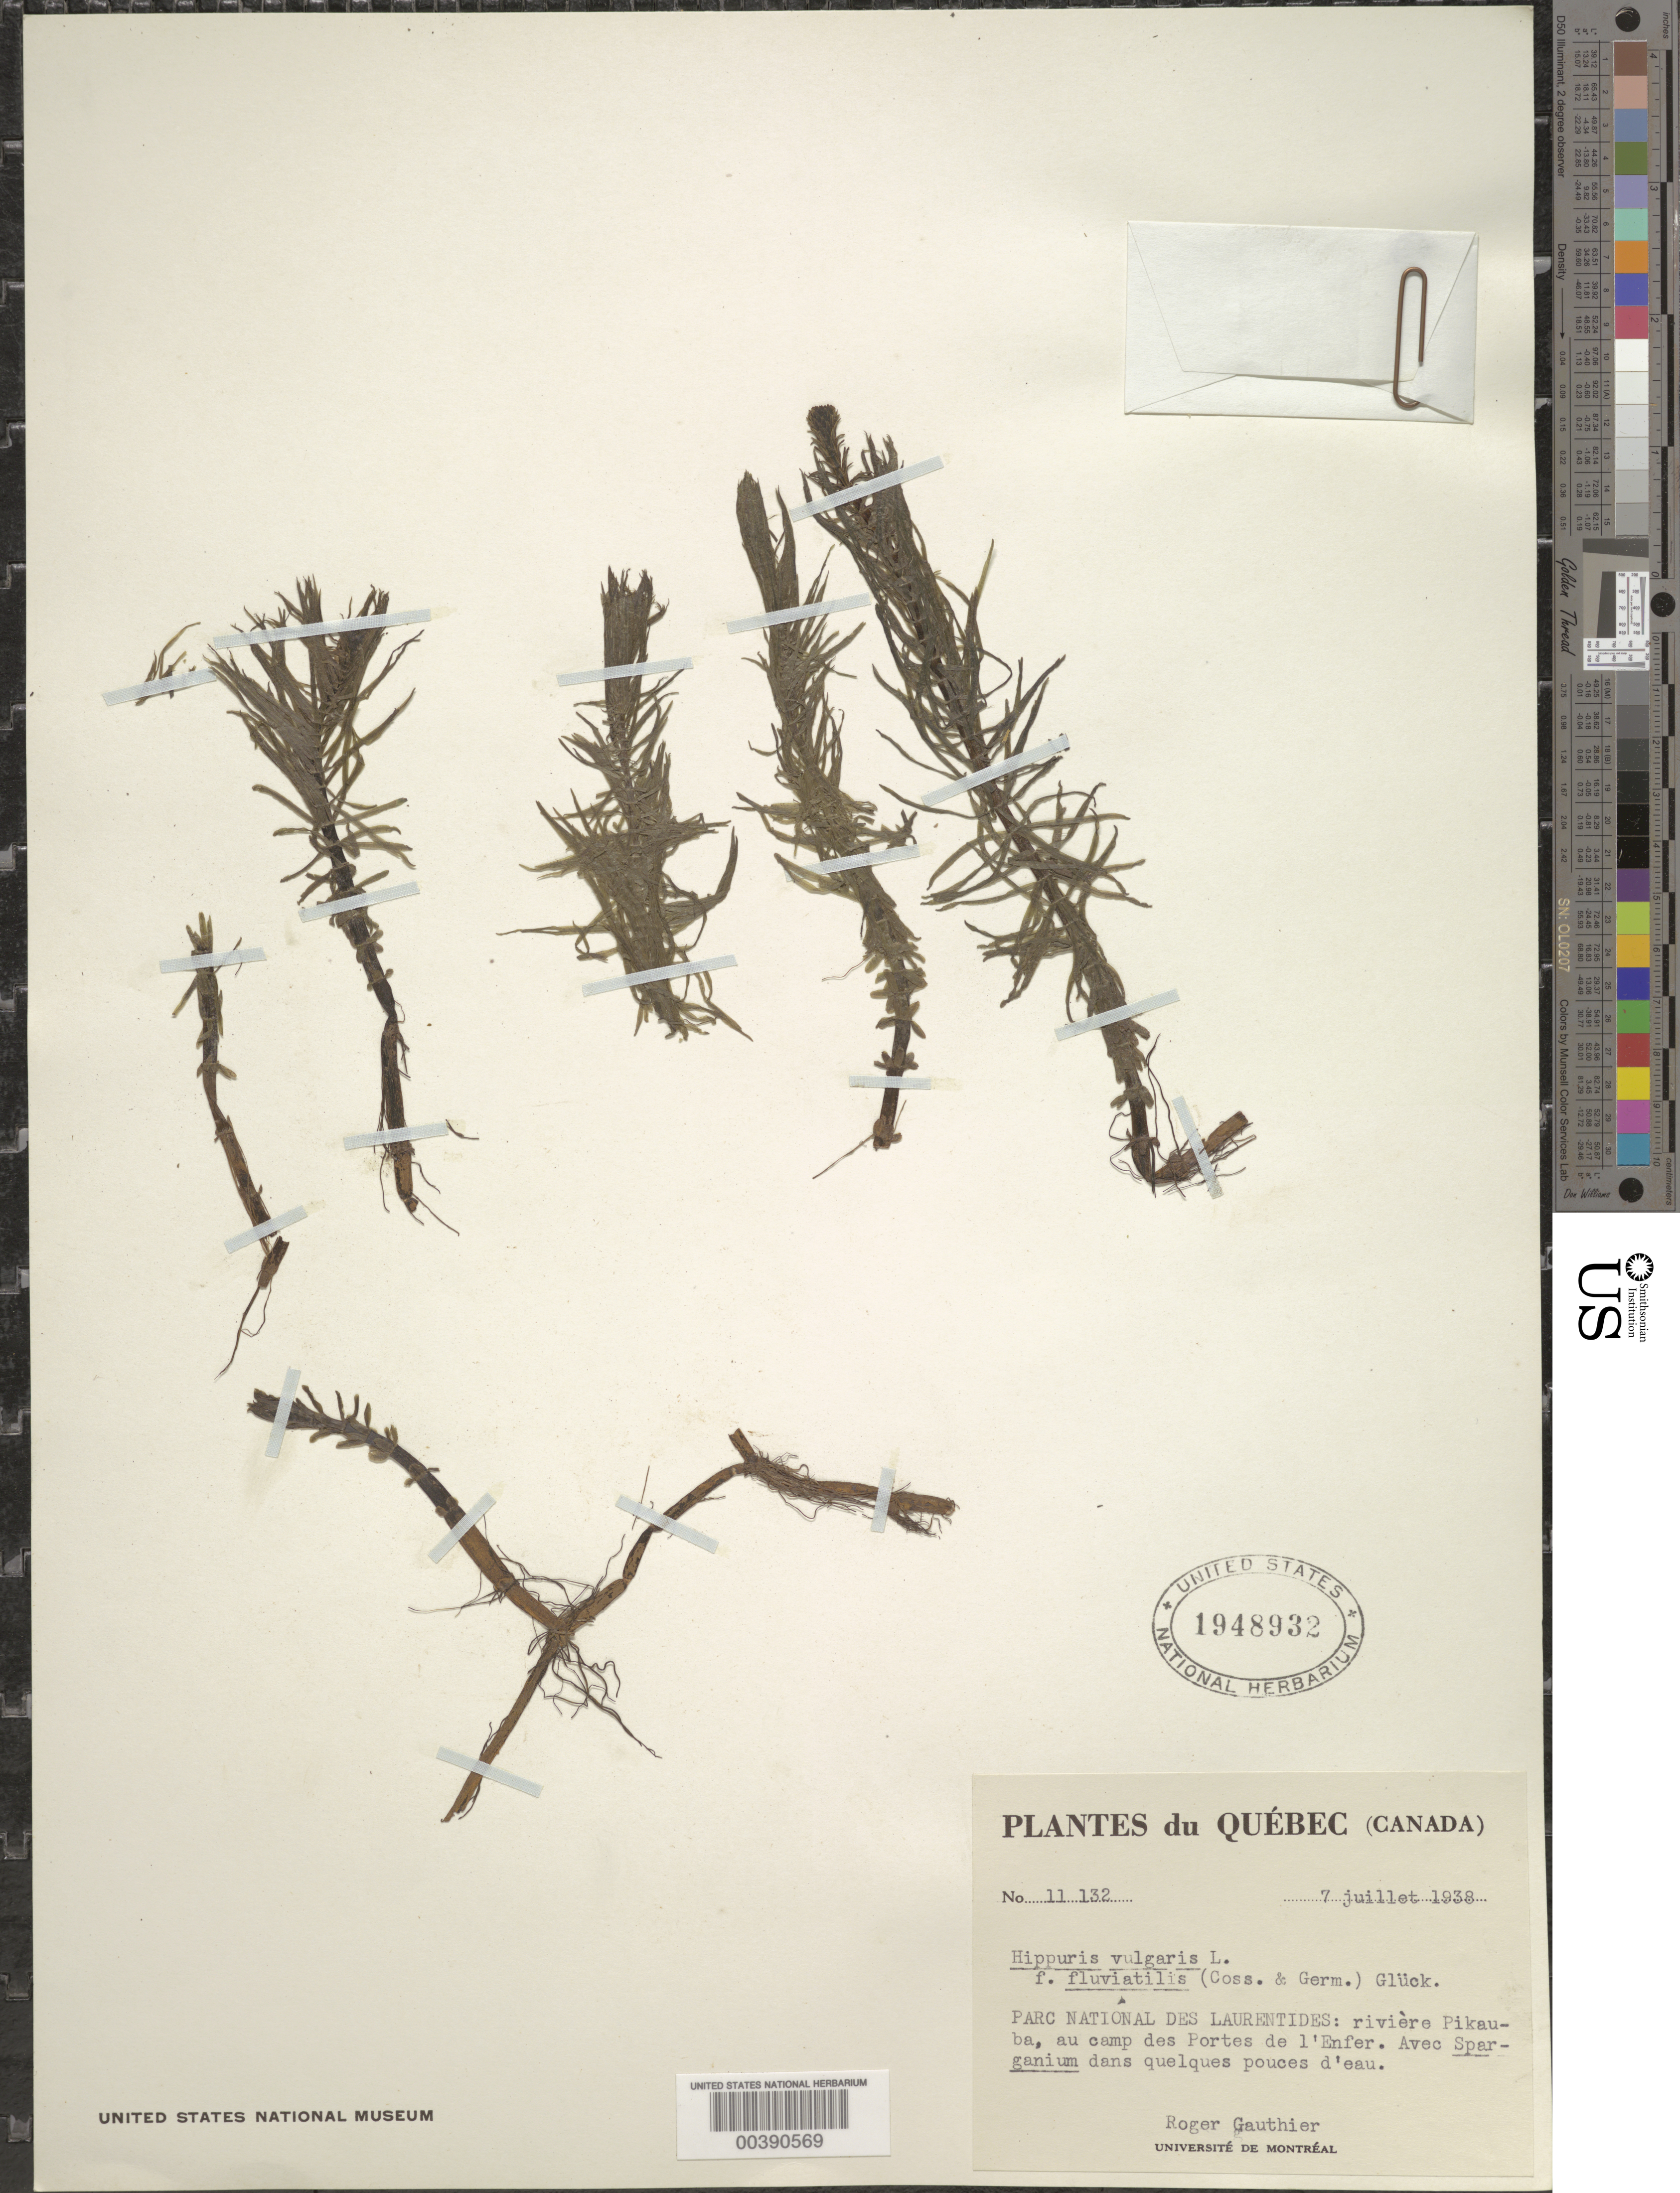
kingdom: Plantae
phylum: Tracheophyta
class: Magnoliopsida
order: Lamiales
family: Plantaginaceae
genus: Hippuris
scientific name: Hippuris vulgaris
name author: L.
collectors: R. Gauthier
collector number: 11132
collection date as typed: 07 Jul 1938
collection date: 1938-07-07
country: Canada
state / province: Quebec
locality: Parc nacional des laurentides, pikauba river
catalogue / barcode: US 1948932